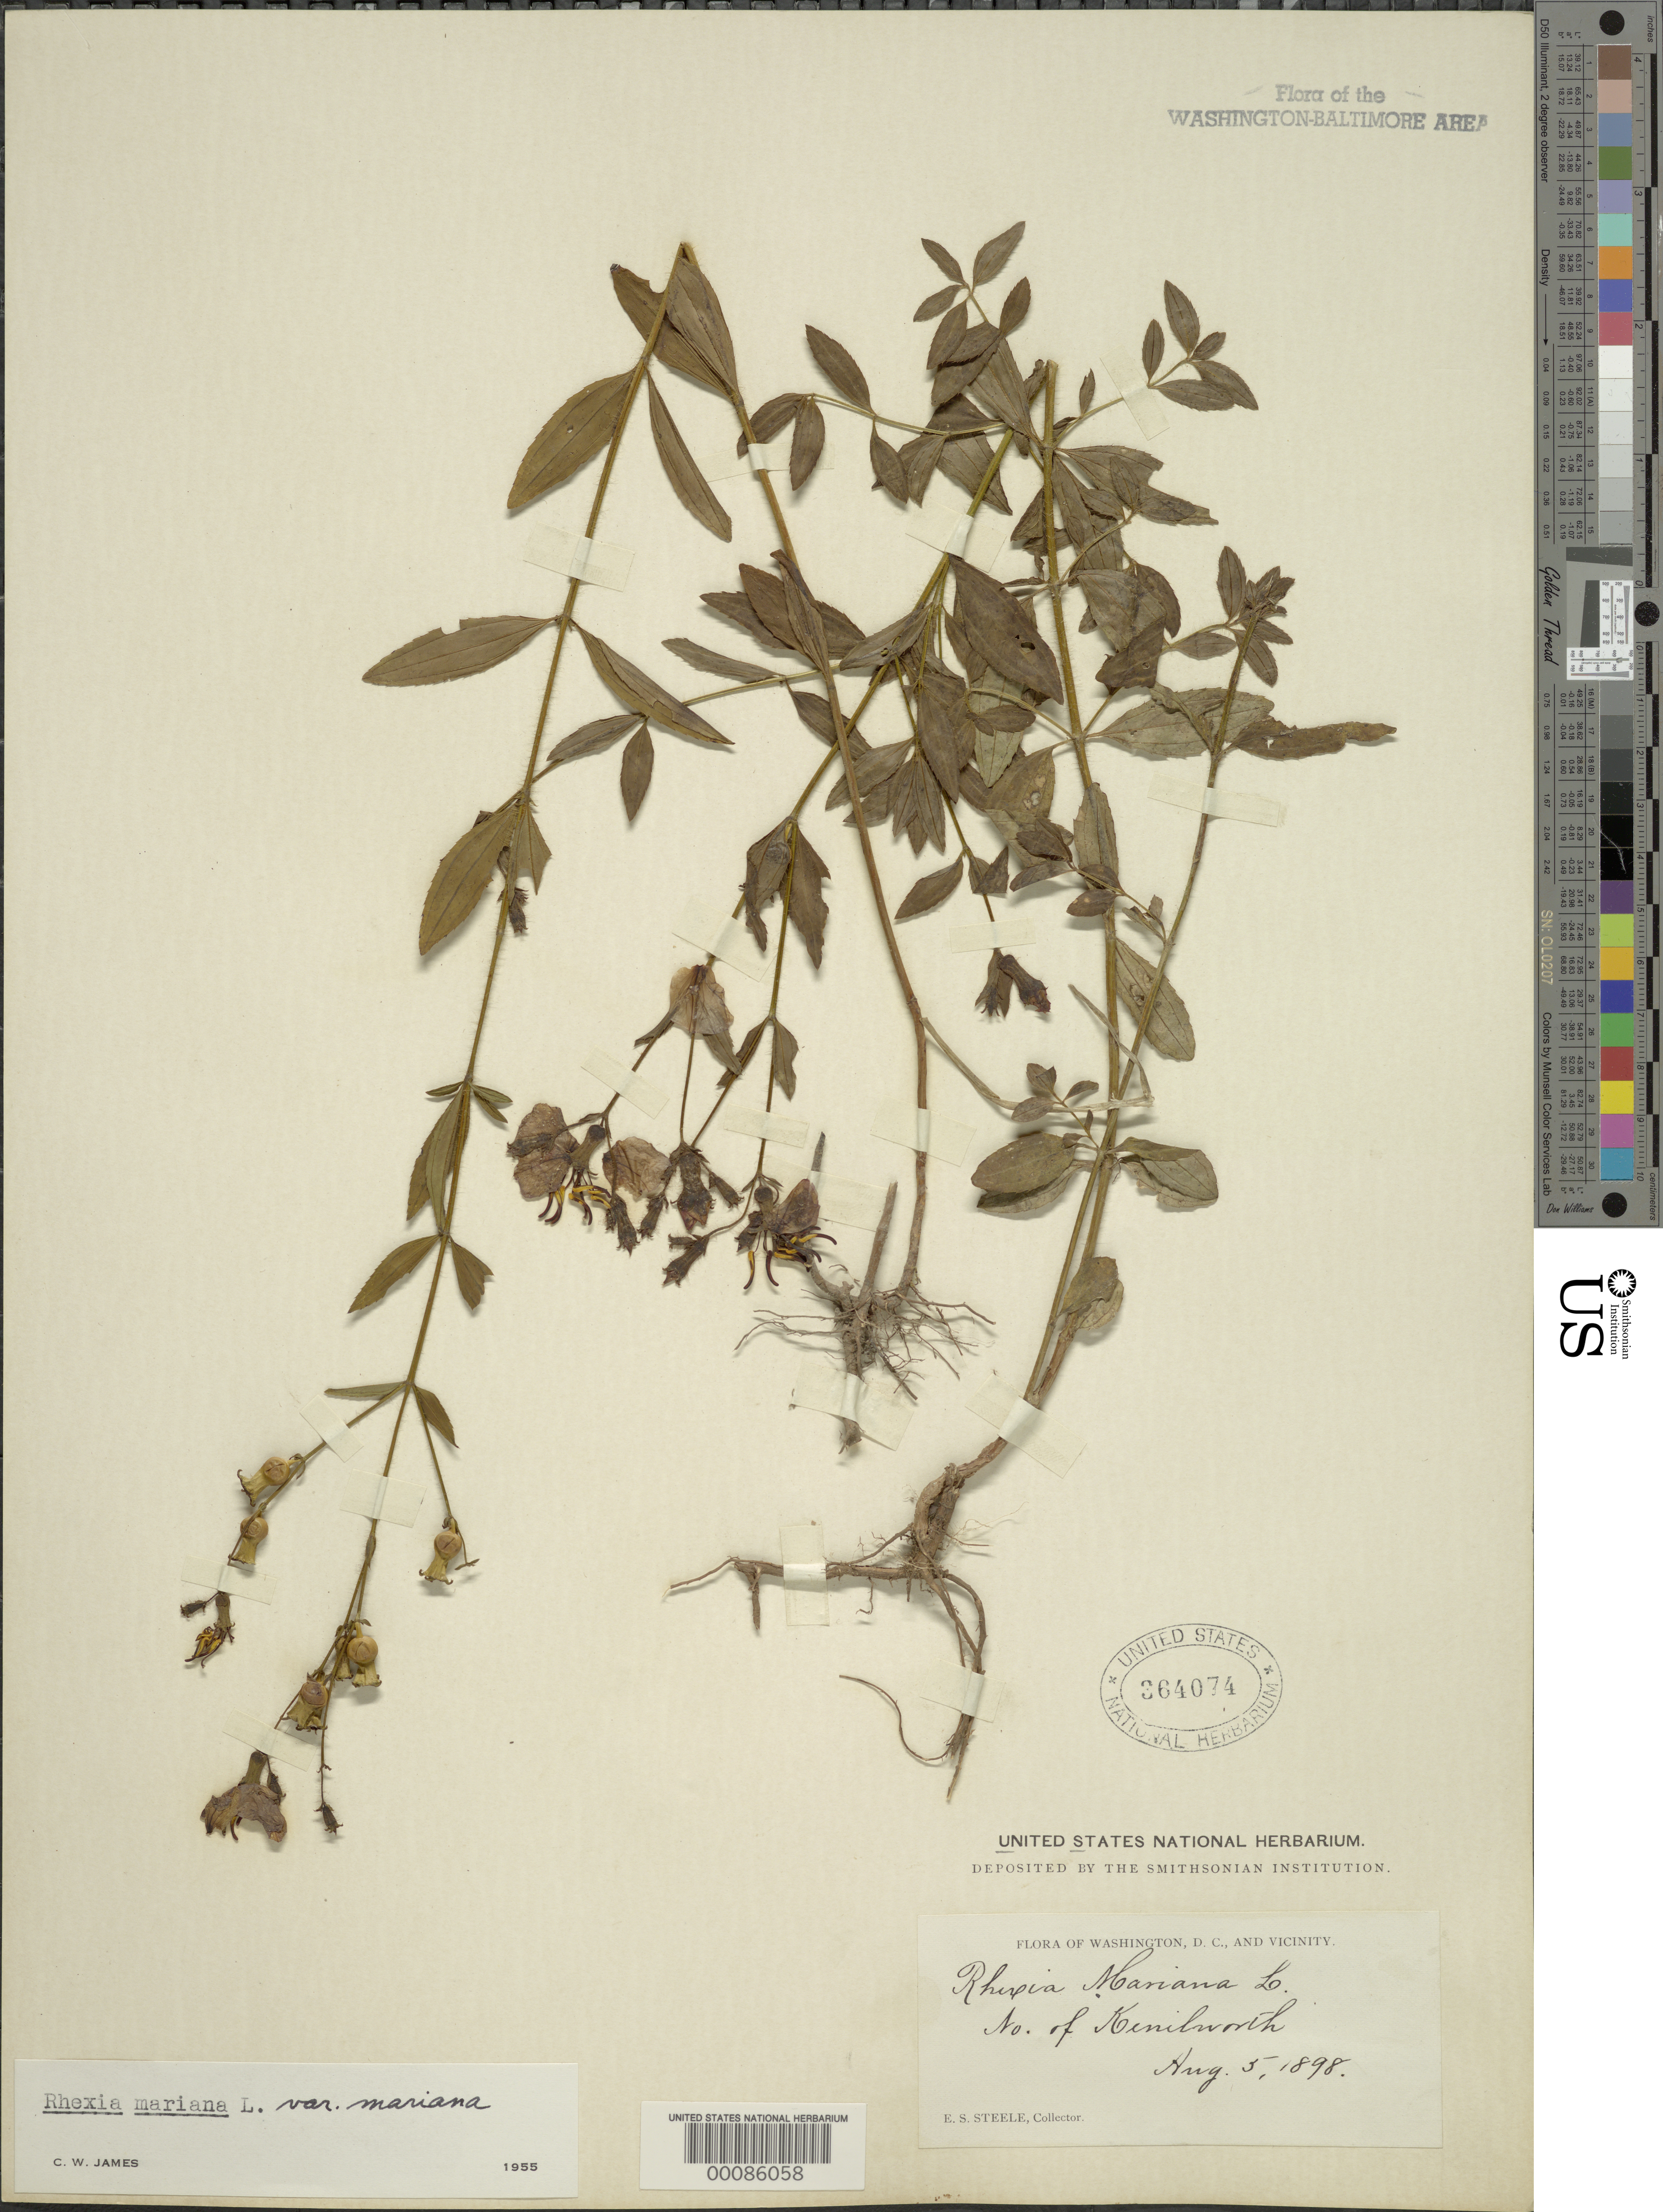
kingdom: Plantae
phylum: Tracheophyta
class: Magnoliopsida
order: Myrtales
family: Melastomataceae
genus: Rhexia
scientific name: Rhexia mariana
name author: L.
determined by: James, C. W.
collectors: E. Steele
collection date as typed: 05 Aug 1898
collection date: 1898-08-05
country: United States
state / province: District of Columbia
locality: N of Kenilworth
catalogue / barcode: US 364074